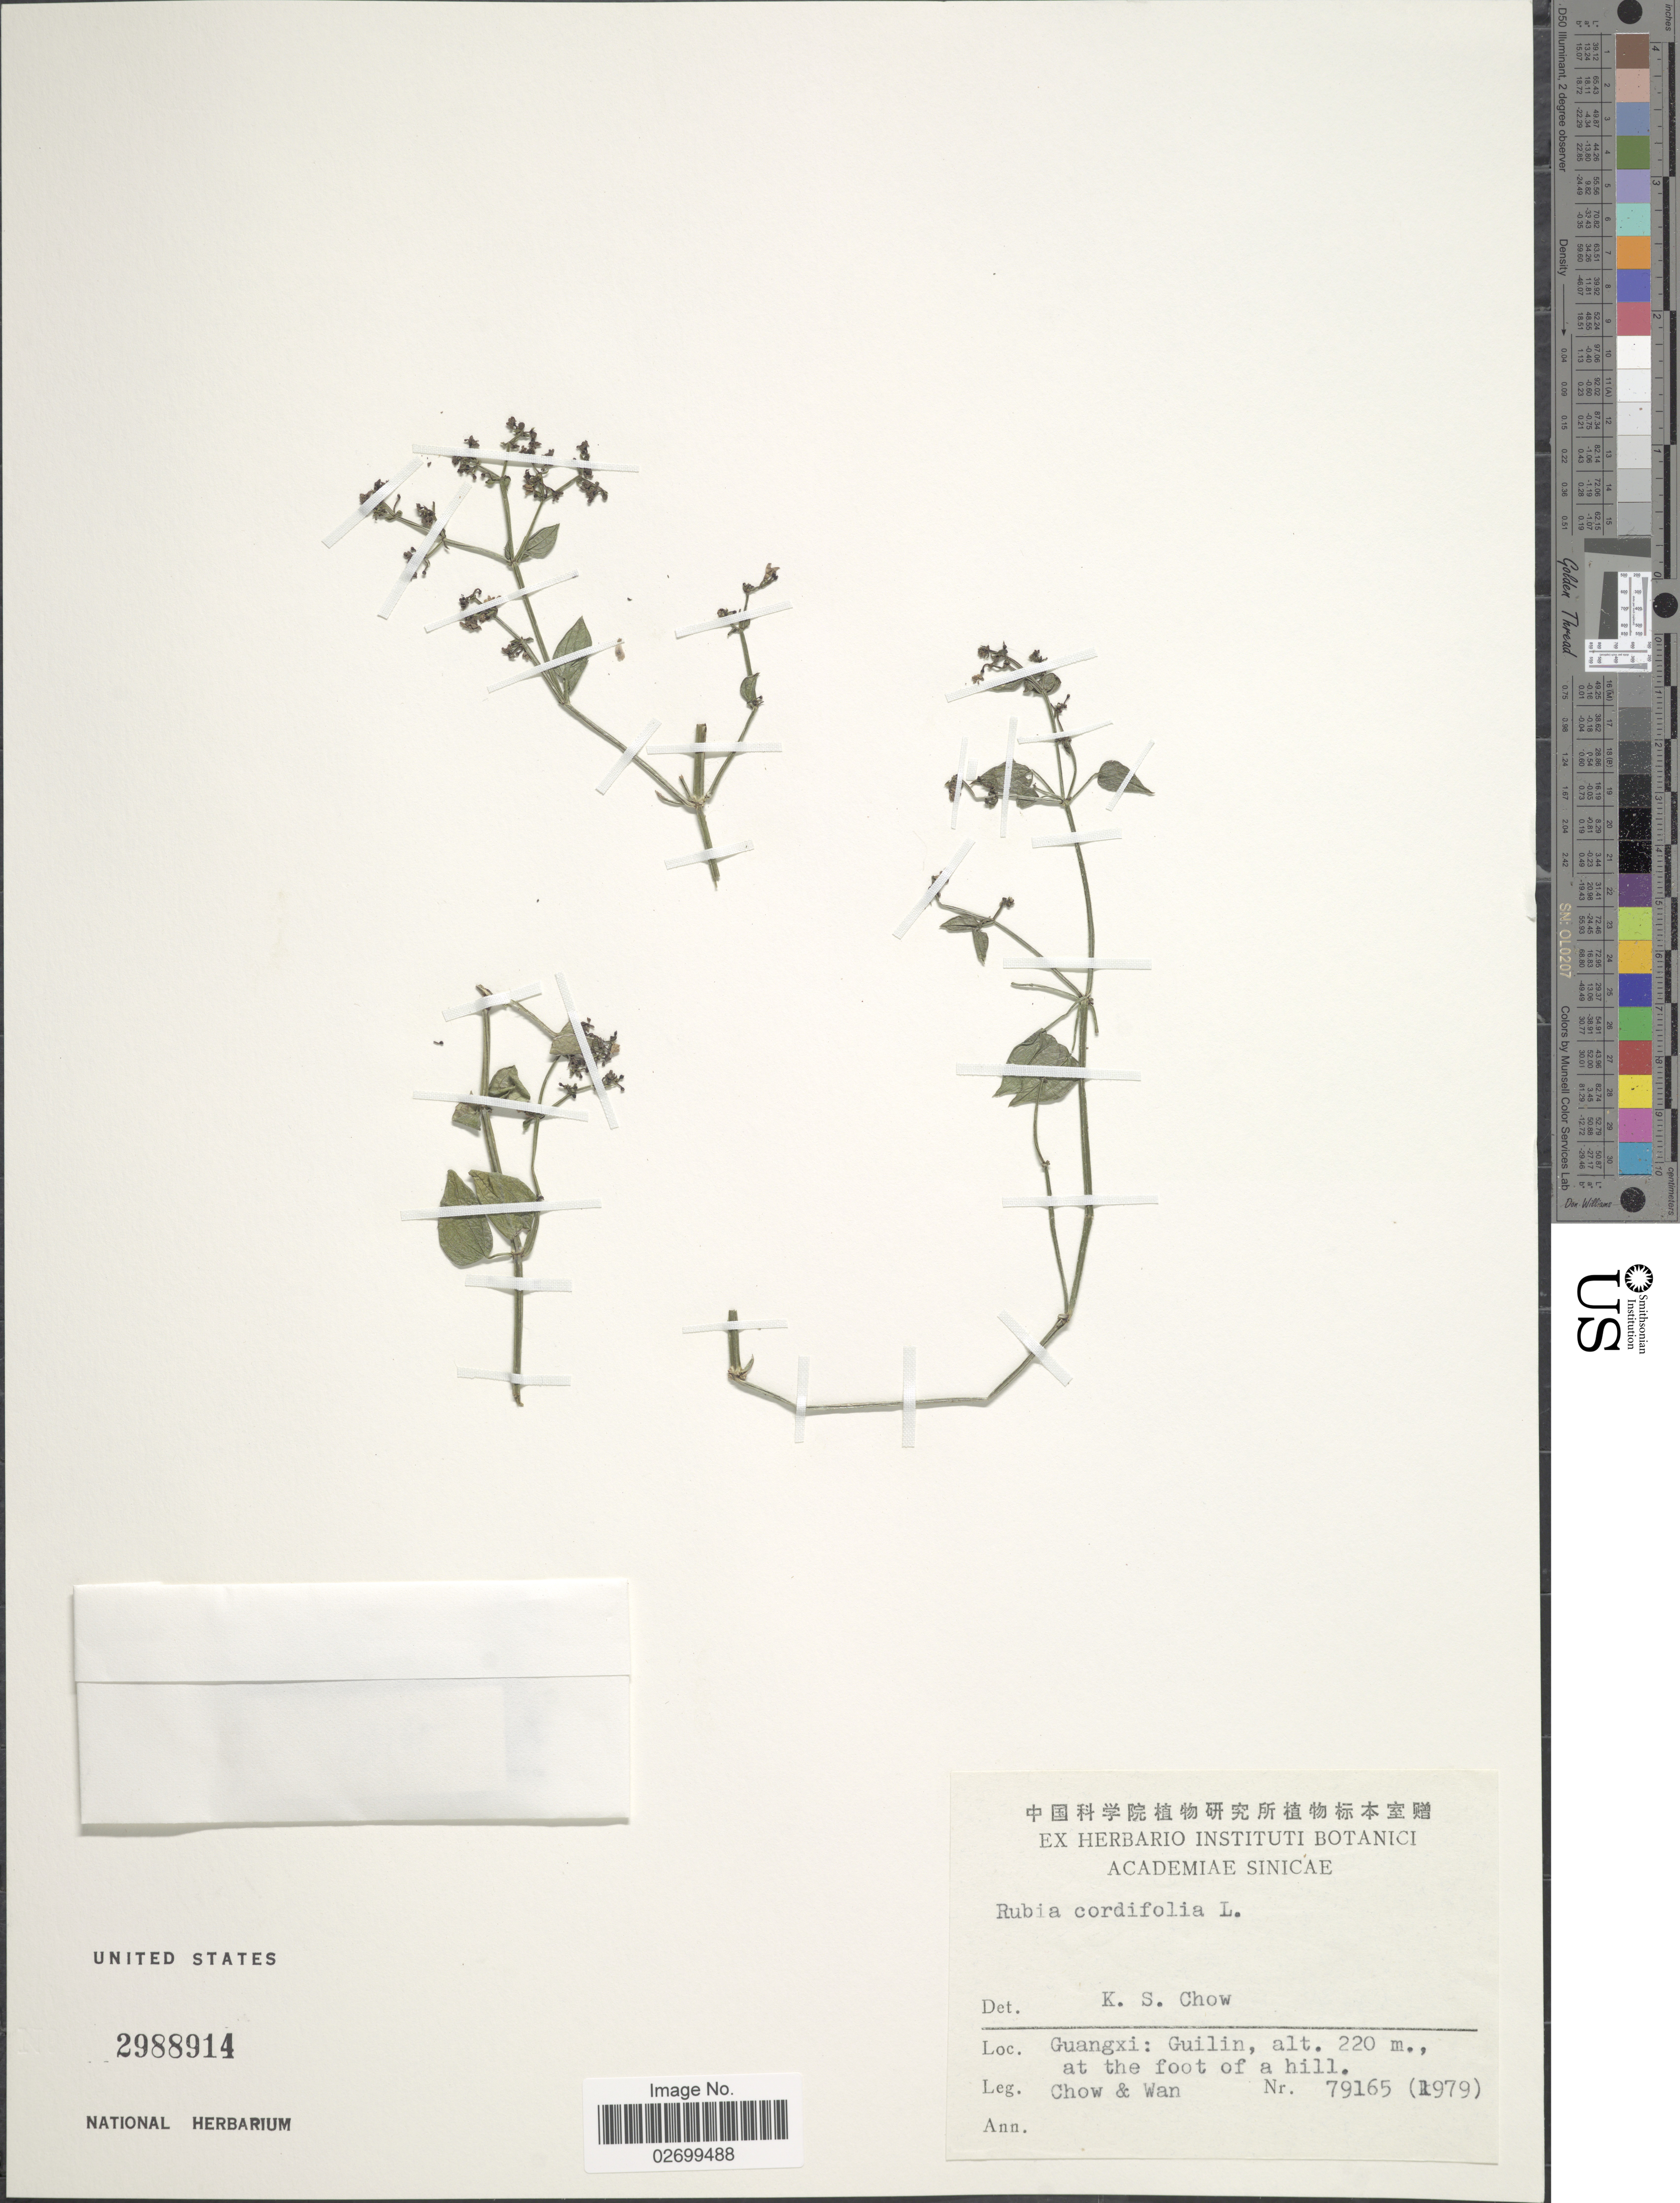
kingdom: Plantae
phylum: Tracheophyta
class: Magnoliopsida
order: Gentianales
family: Rubiaceae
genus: Rubia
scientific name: Rubia cordifolia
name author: L.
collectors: Chow, -- & -. Wan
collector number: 79165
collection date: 1979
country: China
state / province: Guangxi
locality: Guilin, at the foot of a hill.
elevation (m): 220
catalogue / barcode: US 2988914